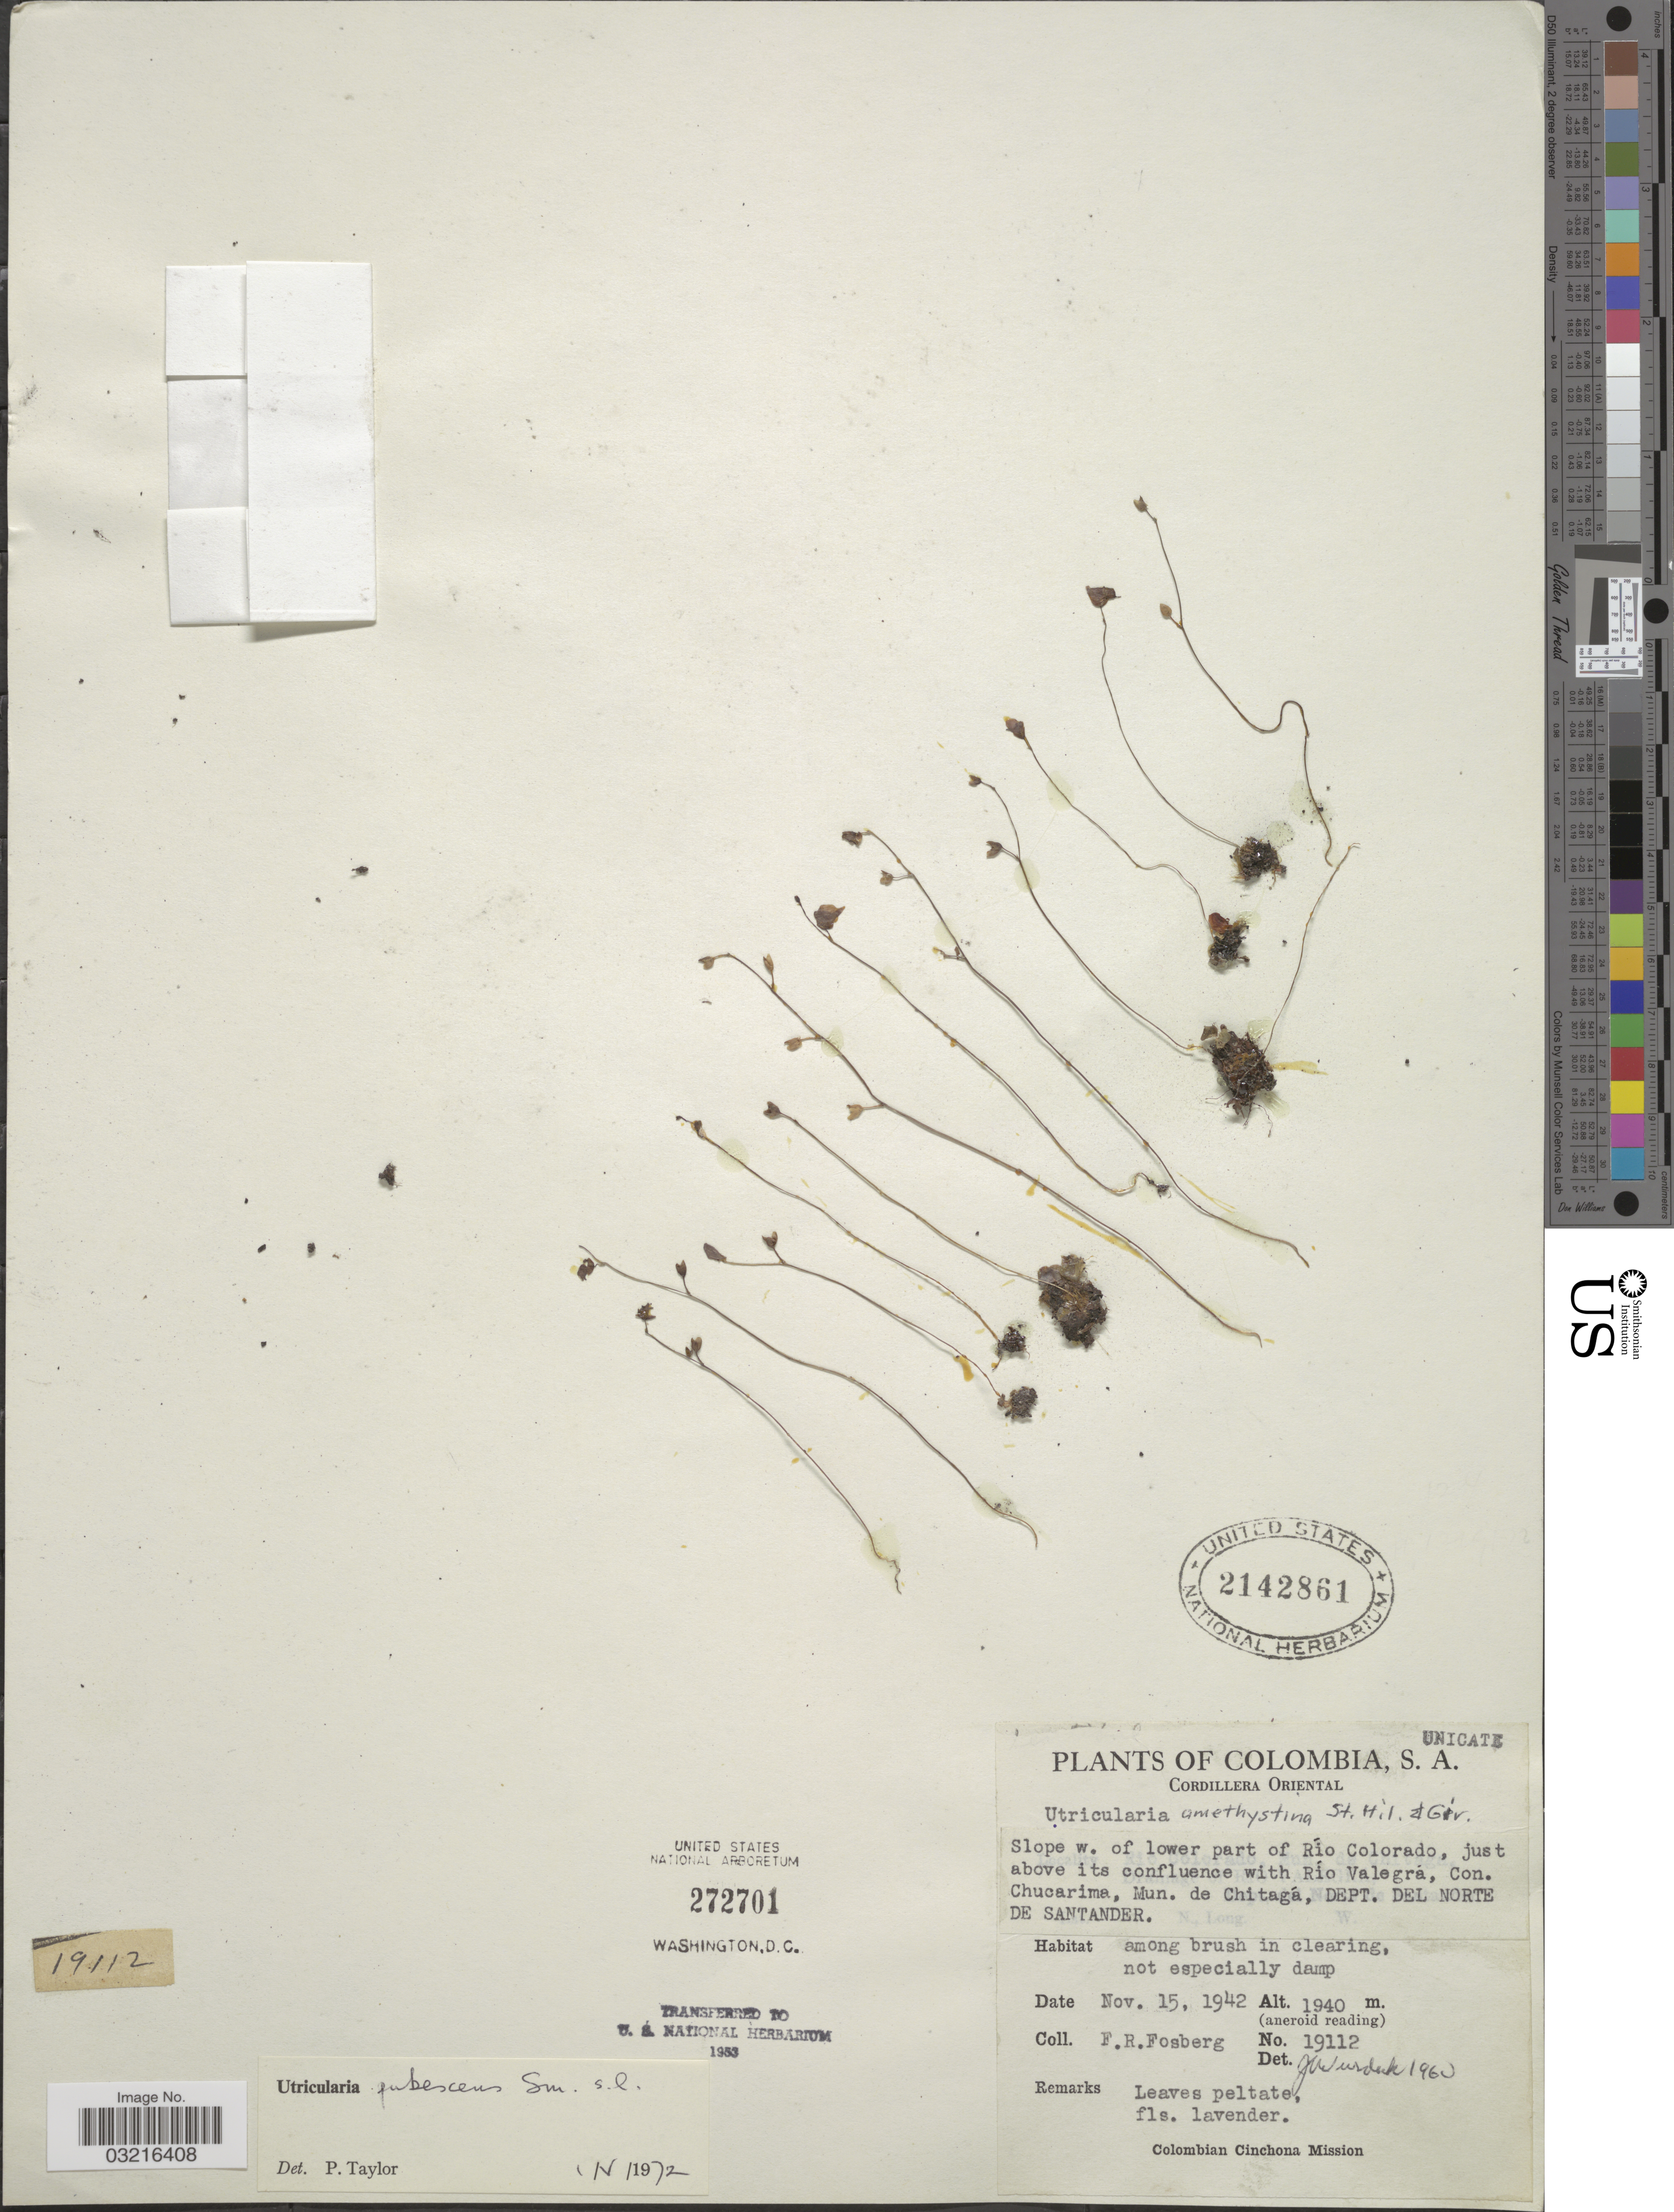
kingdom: Plantae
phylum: Tracheophyta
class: Magnoliopsida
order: Lamiales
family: Lentibulariaceae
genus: Utricularia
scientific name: Utricularia pubescens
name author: Sm.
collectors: F. R. Fosberg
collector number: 19112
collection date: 1942-11-15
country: Colombia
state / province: Norte de Santander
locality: Cordillera Oriental, Slope w. of lower part of Río Colorado, just above its confluence with Río Valegra, Con. Chucarima, Mun. de Chitagá, Dept. Del Norte De Santander.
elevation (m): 1940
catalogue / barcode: US 2142861